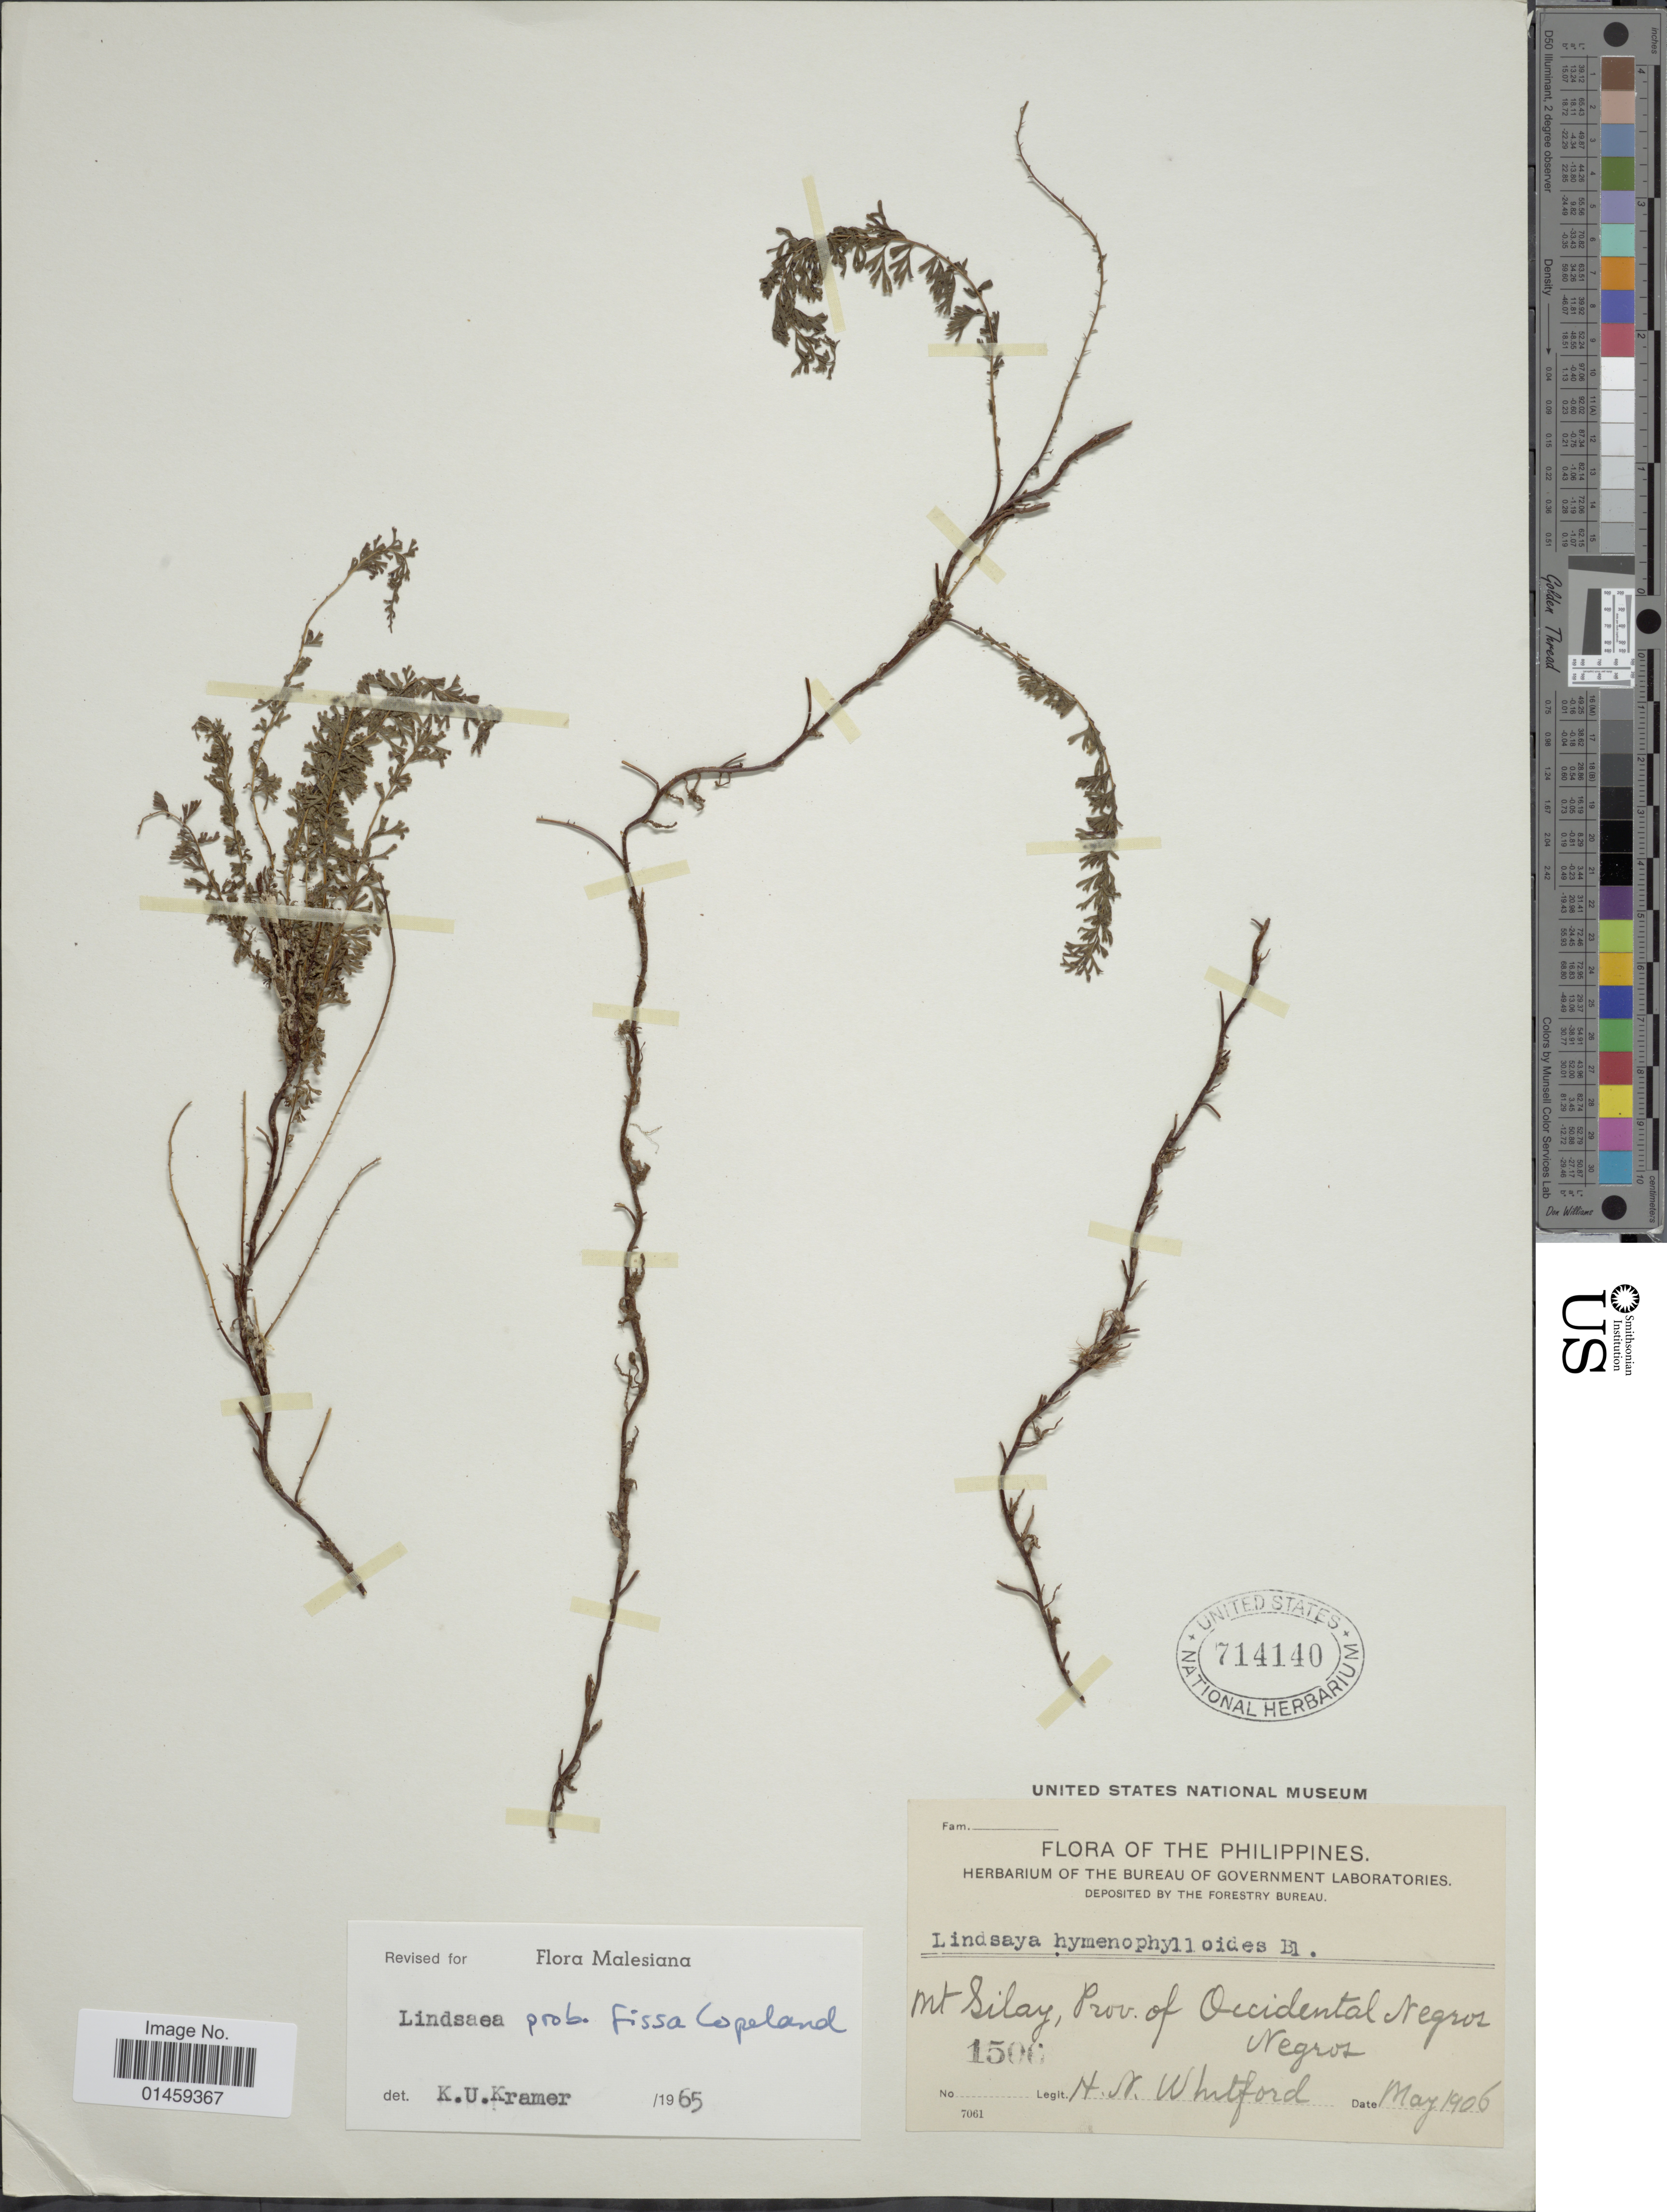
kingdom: Plantae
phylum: Tracheophyta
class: Polypodiopsida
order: Polypodiales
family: Lindsaeaceae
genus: Lindsaea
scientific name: Lindsaea fissa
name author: Copel.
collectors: H. N. Whitford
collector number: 1500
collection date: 1906-05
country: Philippines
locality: Mt Silay, Prov. of Occidental Negros.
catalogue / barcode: US 714140